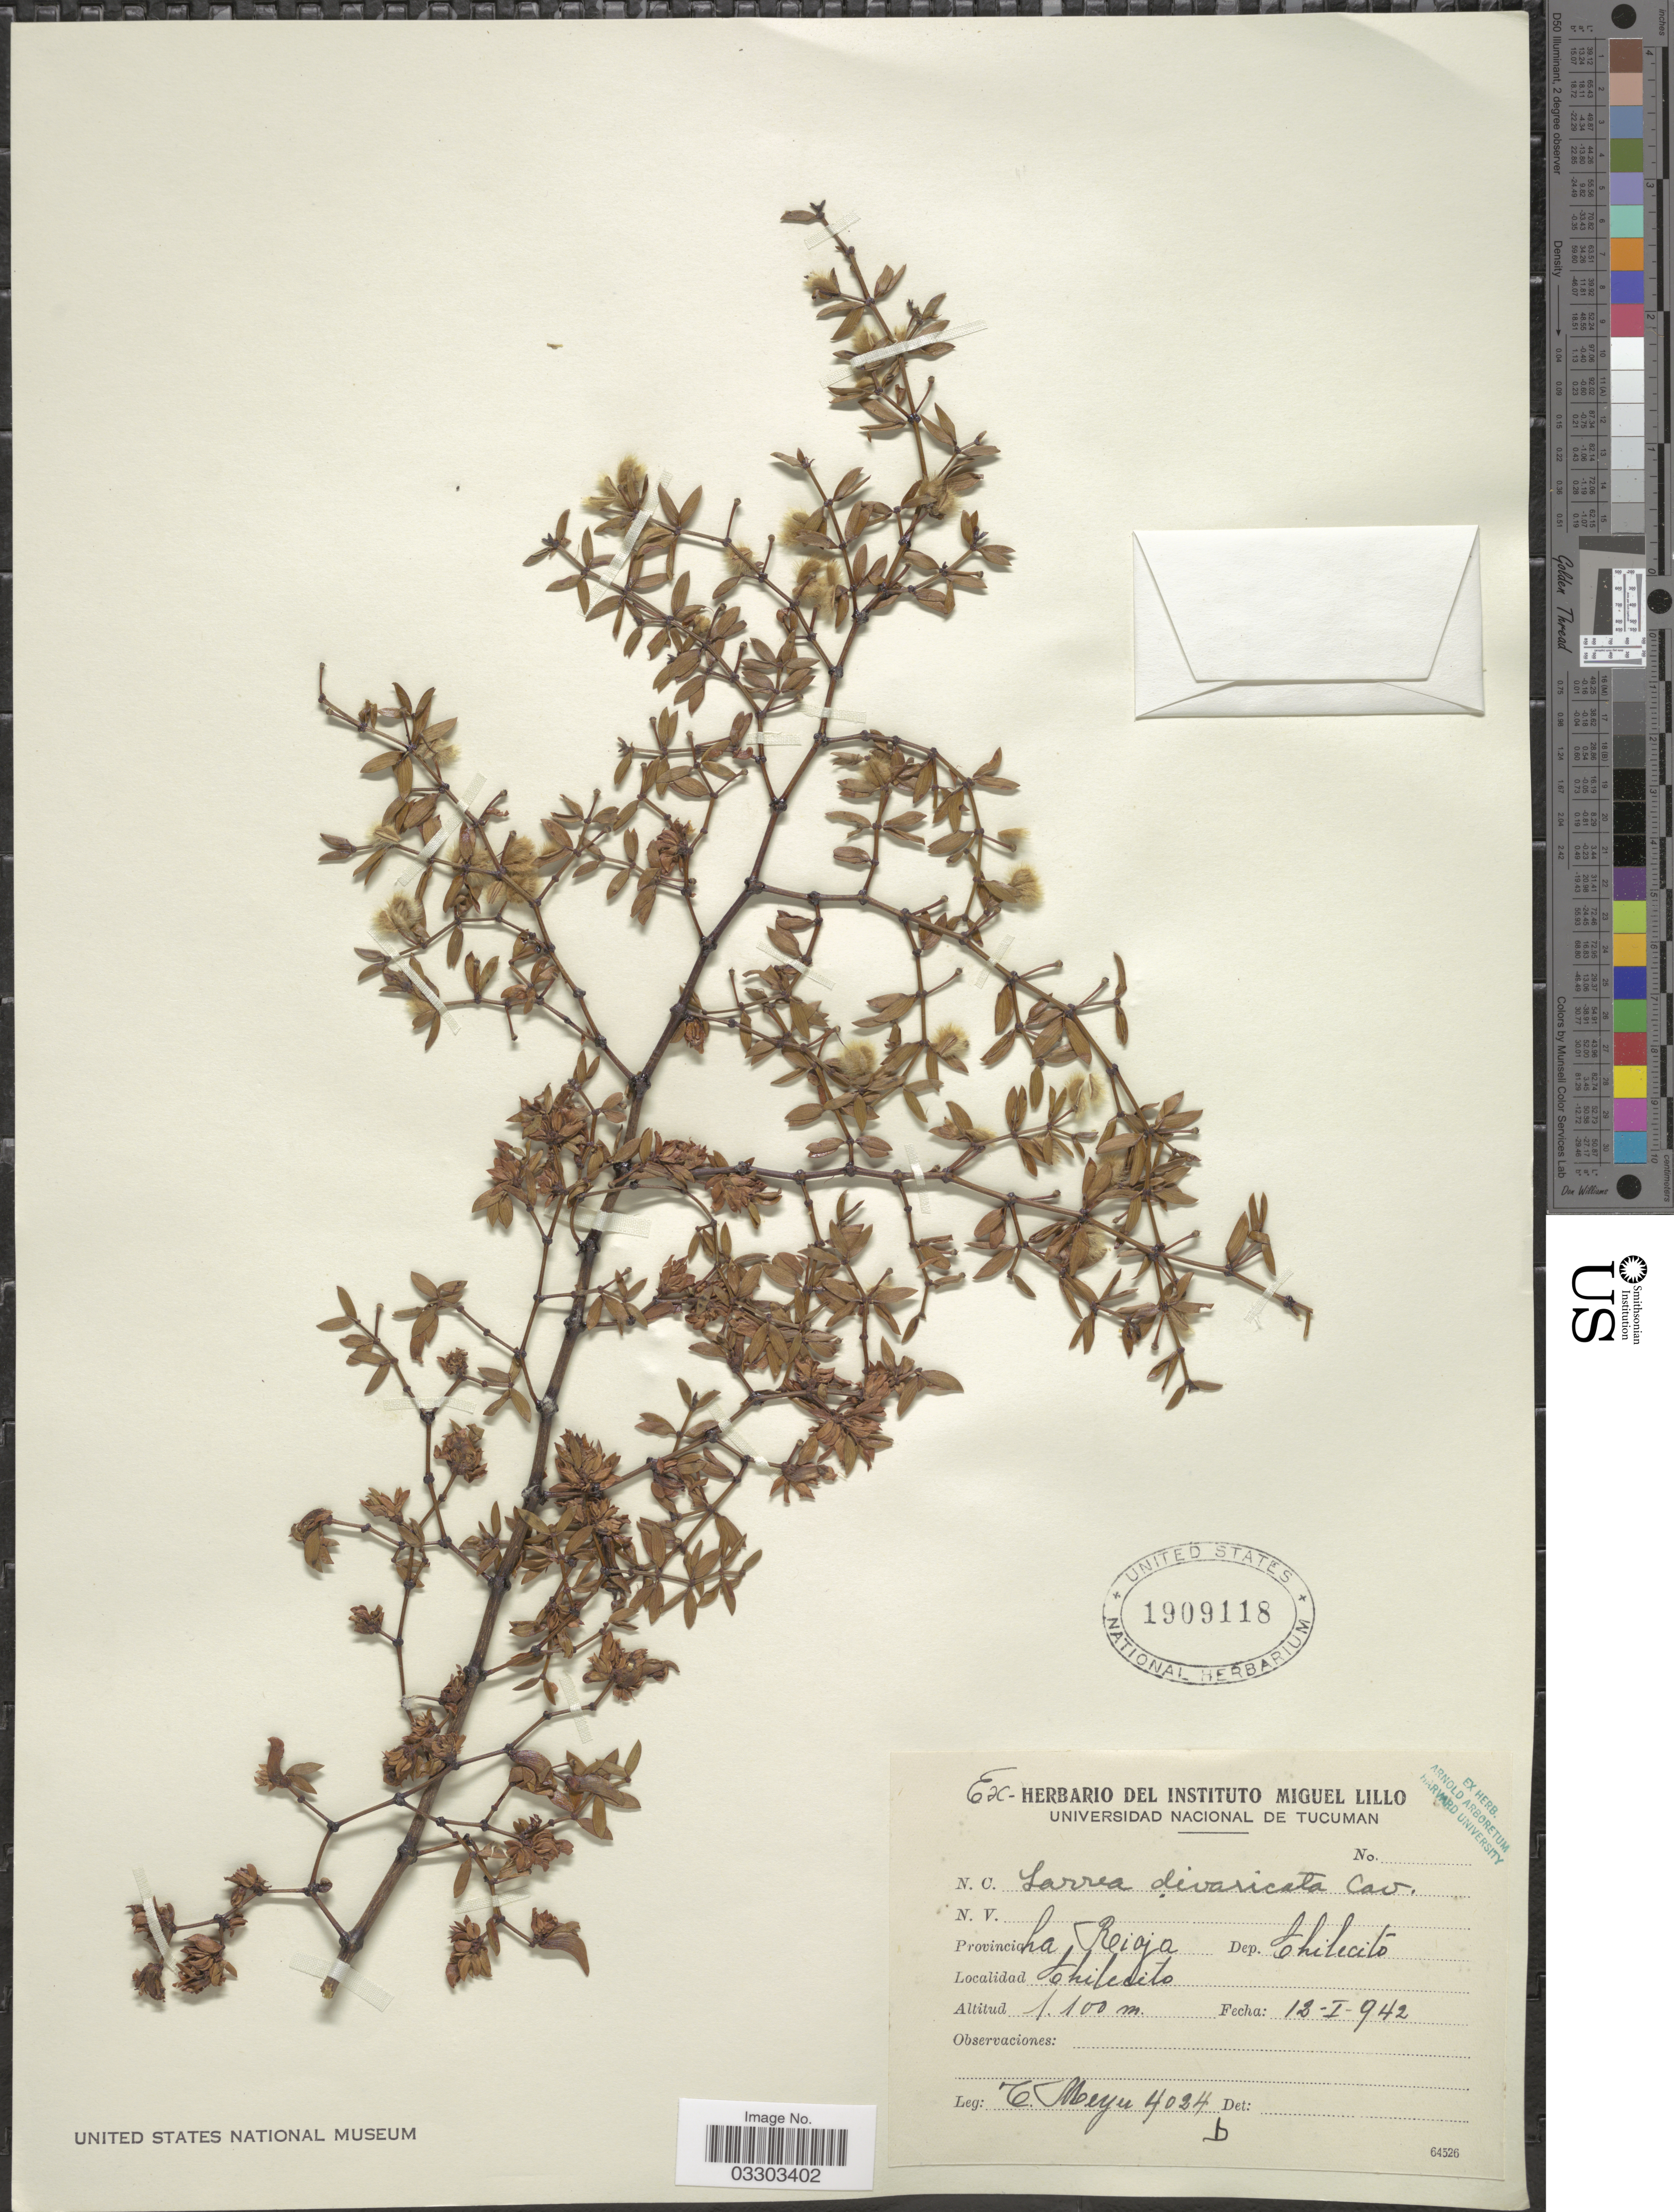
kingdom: Plantae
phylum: Tracheophyta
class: Magnoliopsida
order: Zygophyllales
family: Zygophyllaceae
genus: Larrea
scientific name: Larrea divaricata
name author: Cav.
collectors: T. Meyer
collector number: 4024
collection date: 1942-01-12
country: Argentina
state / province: La Rioja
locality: Dep. Chilecito. Chilecito.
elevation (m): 1100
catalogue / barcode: US 1909118